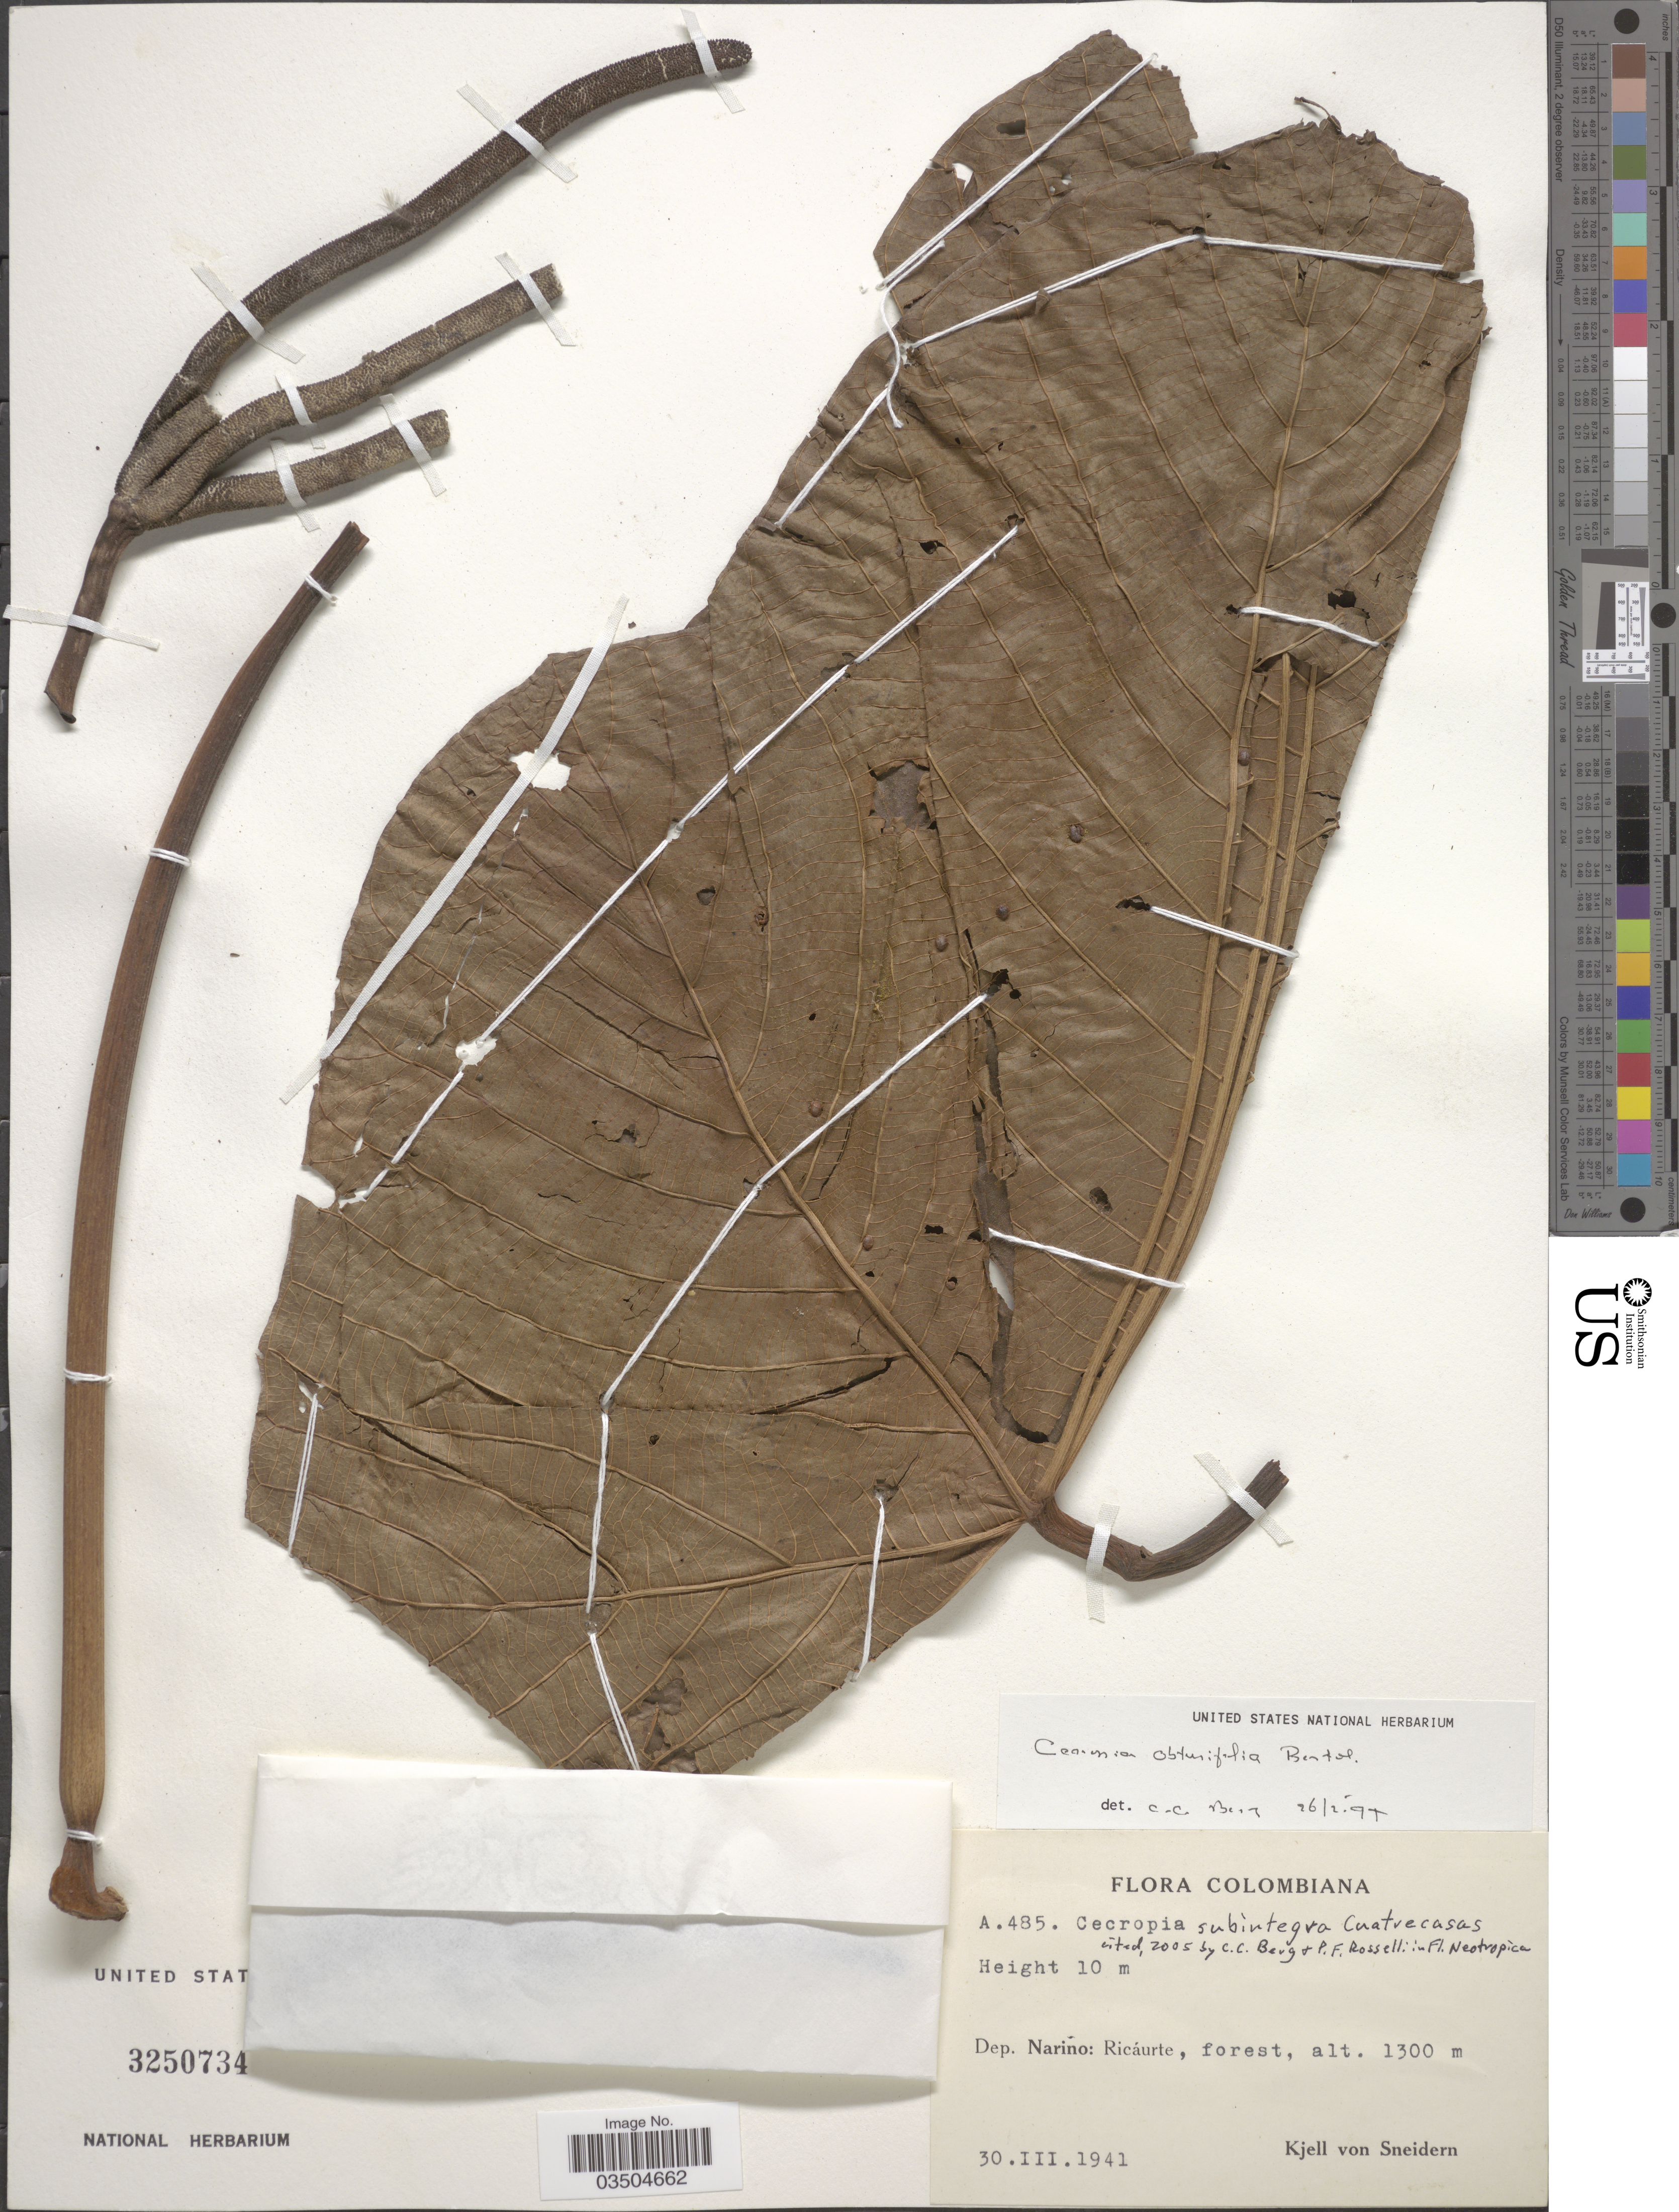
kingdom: Plantae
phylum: Tracheophyta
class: Magnoliopsida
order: Rosales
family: Urticaceae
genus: Cecropia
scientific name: Cecropia subintegra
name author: Cuatrec.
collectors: K. von Sneidern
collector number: A485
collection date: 1941-03-30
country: Colombia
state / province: Nariño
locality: Dep. Nariño: Ricáurte.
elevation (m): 1300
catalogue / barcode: US 3250734